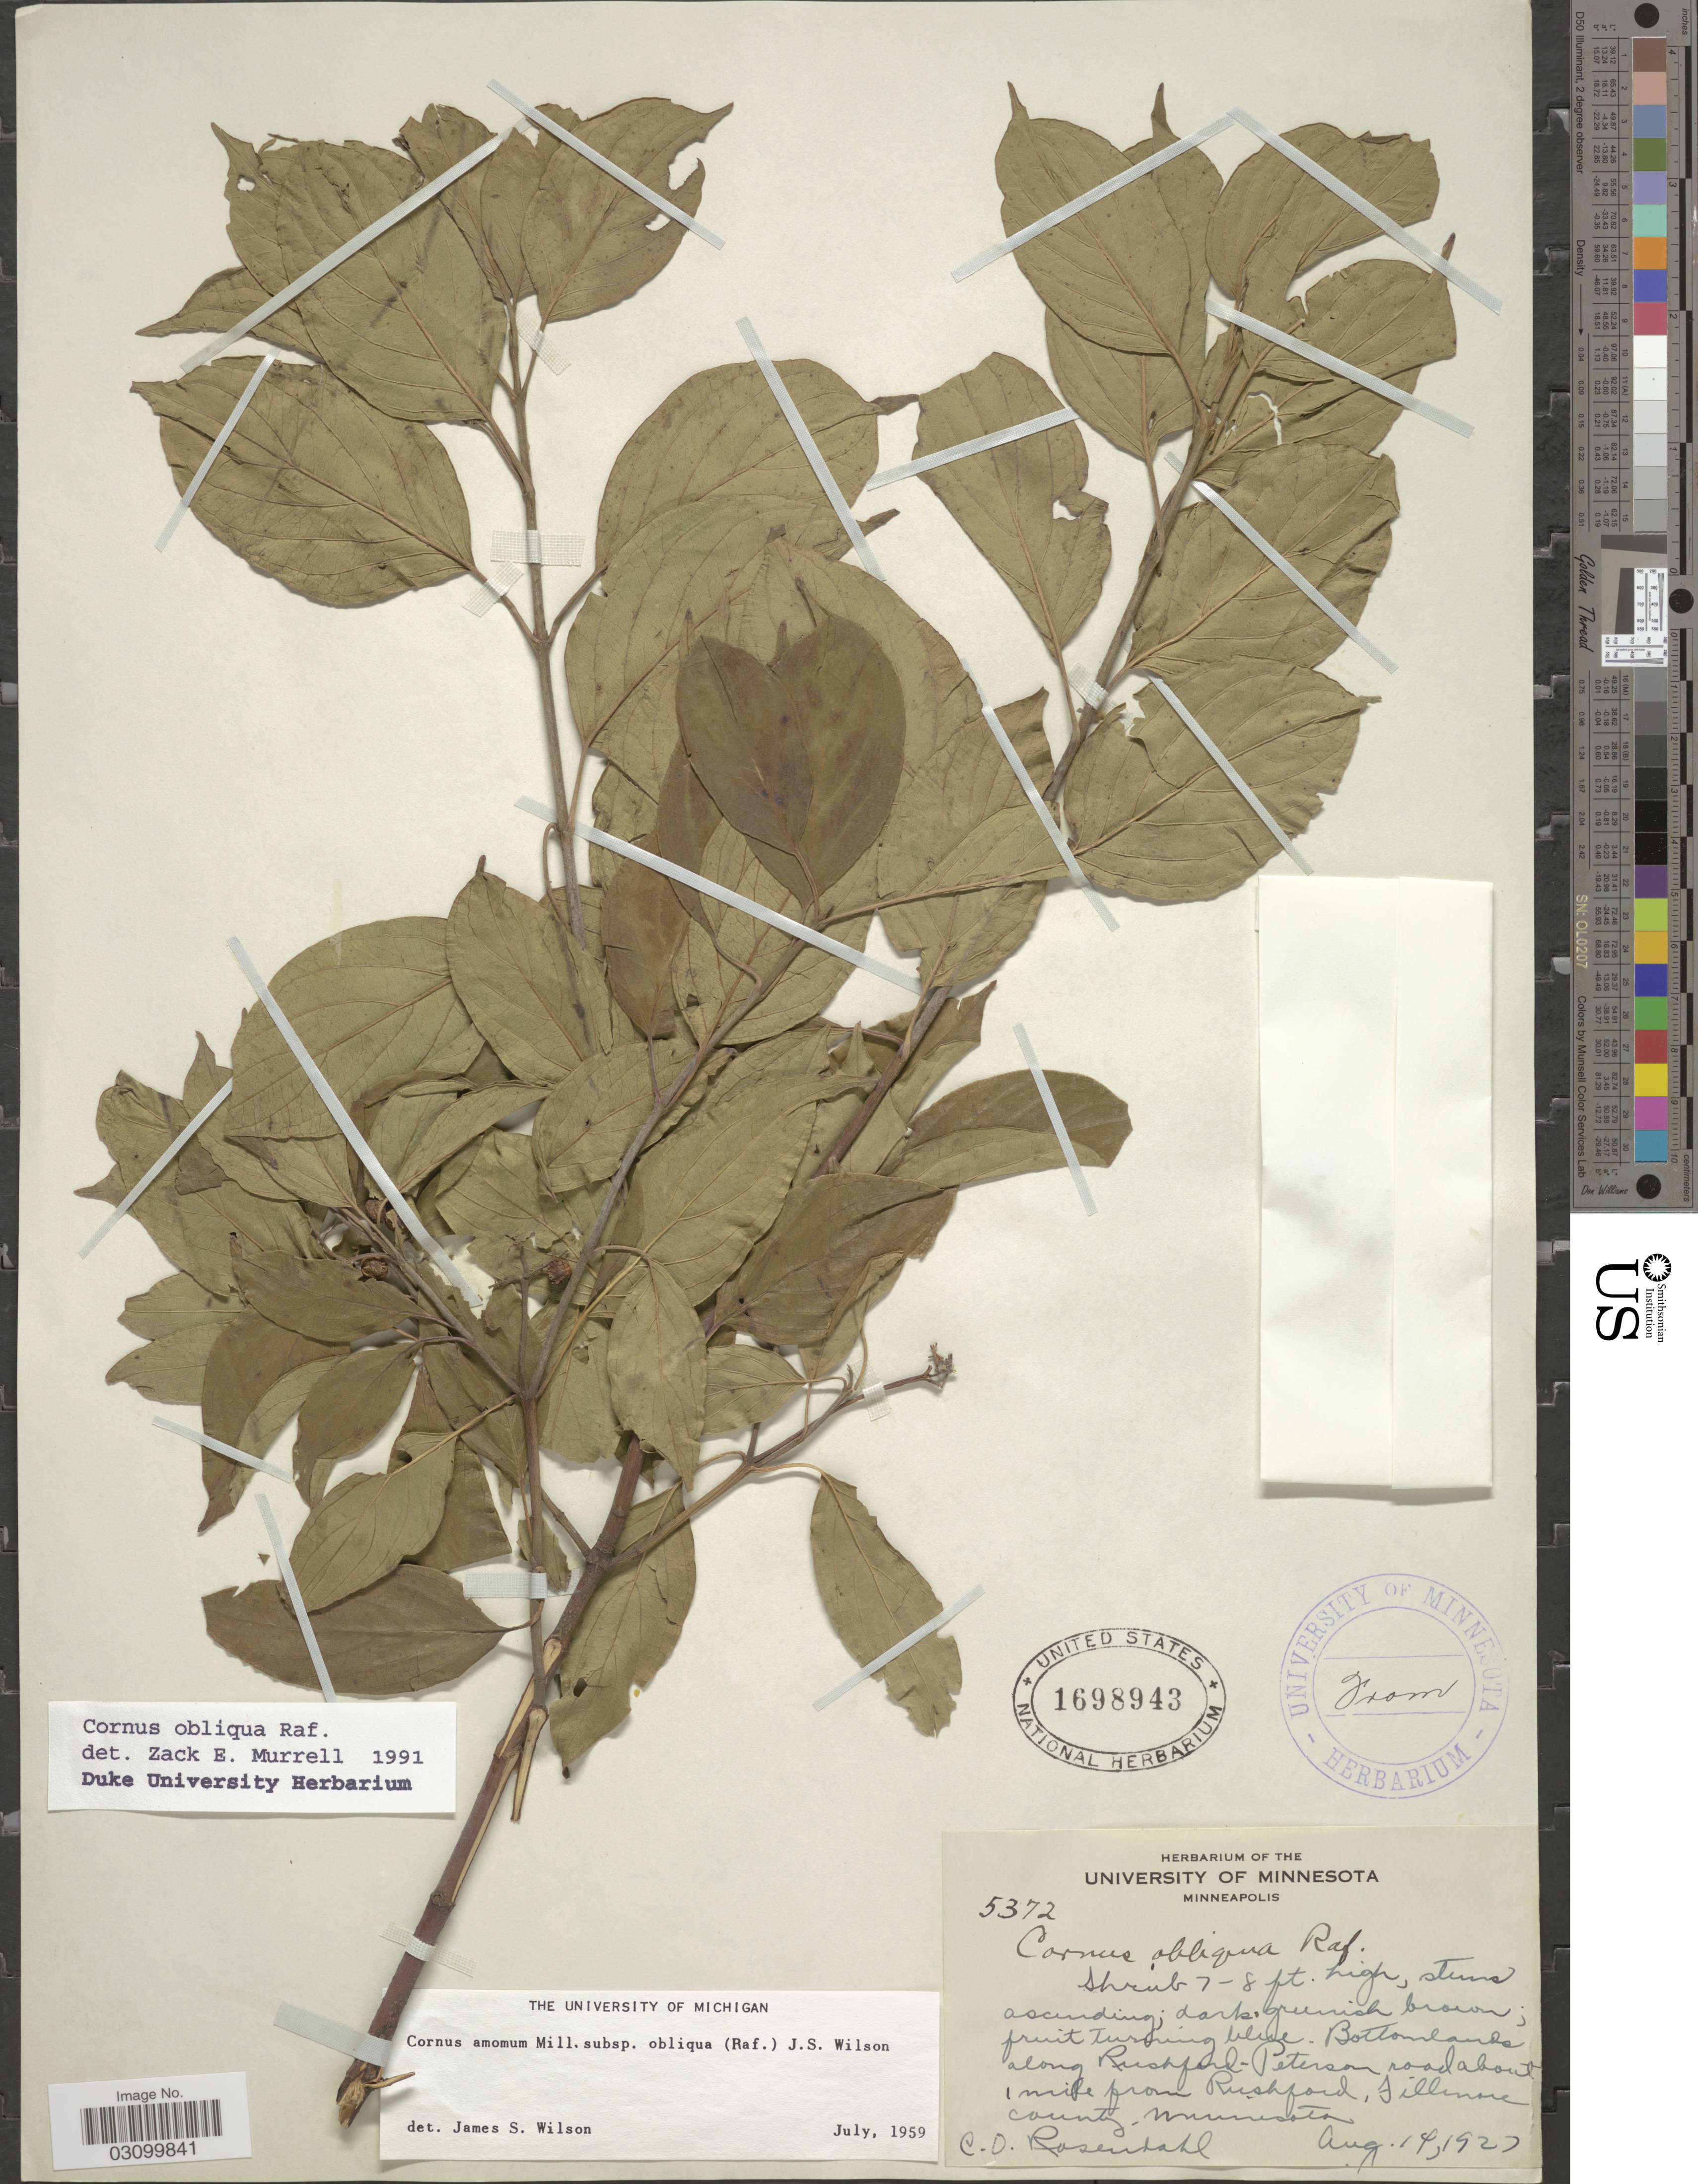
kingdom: Plantae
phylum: Tracheophyta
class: Magnoliopsida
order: Cornales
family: Cornaceae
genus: Cornus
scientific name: Cornus obliqua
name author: Raf.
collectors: C. O. Rosendahl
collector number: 5372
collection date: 1927-08-14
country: United States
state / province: Minnesota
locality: Bottomlands along Rushpark - Peterson road about 1 mile from Rushford, Fillmore County.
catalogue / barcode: US 1698943